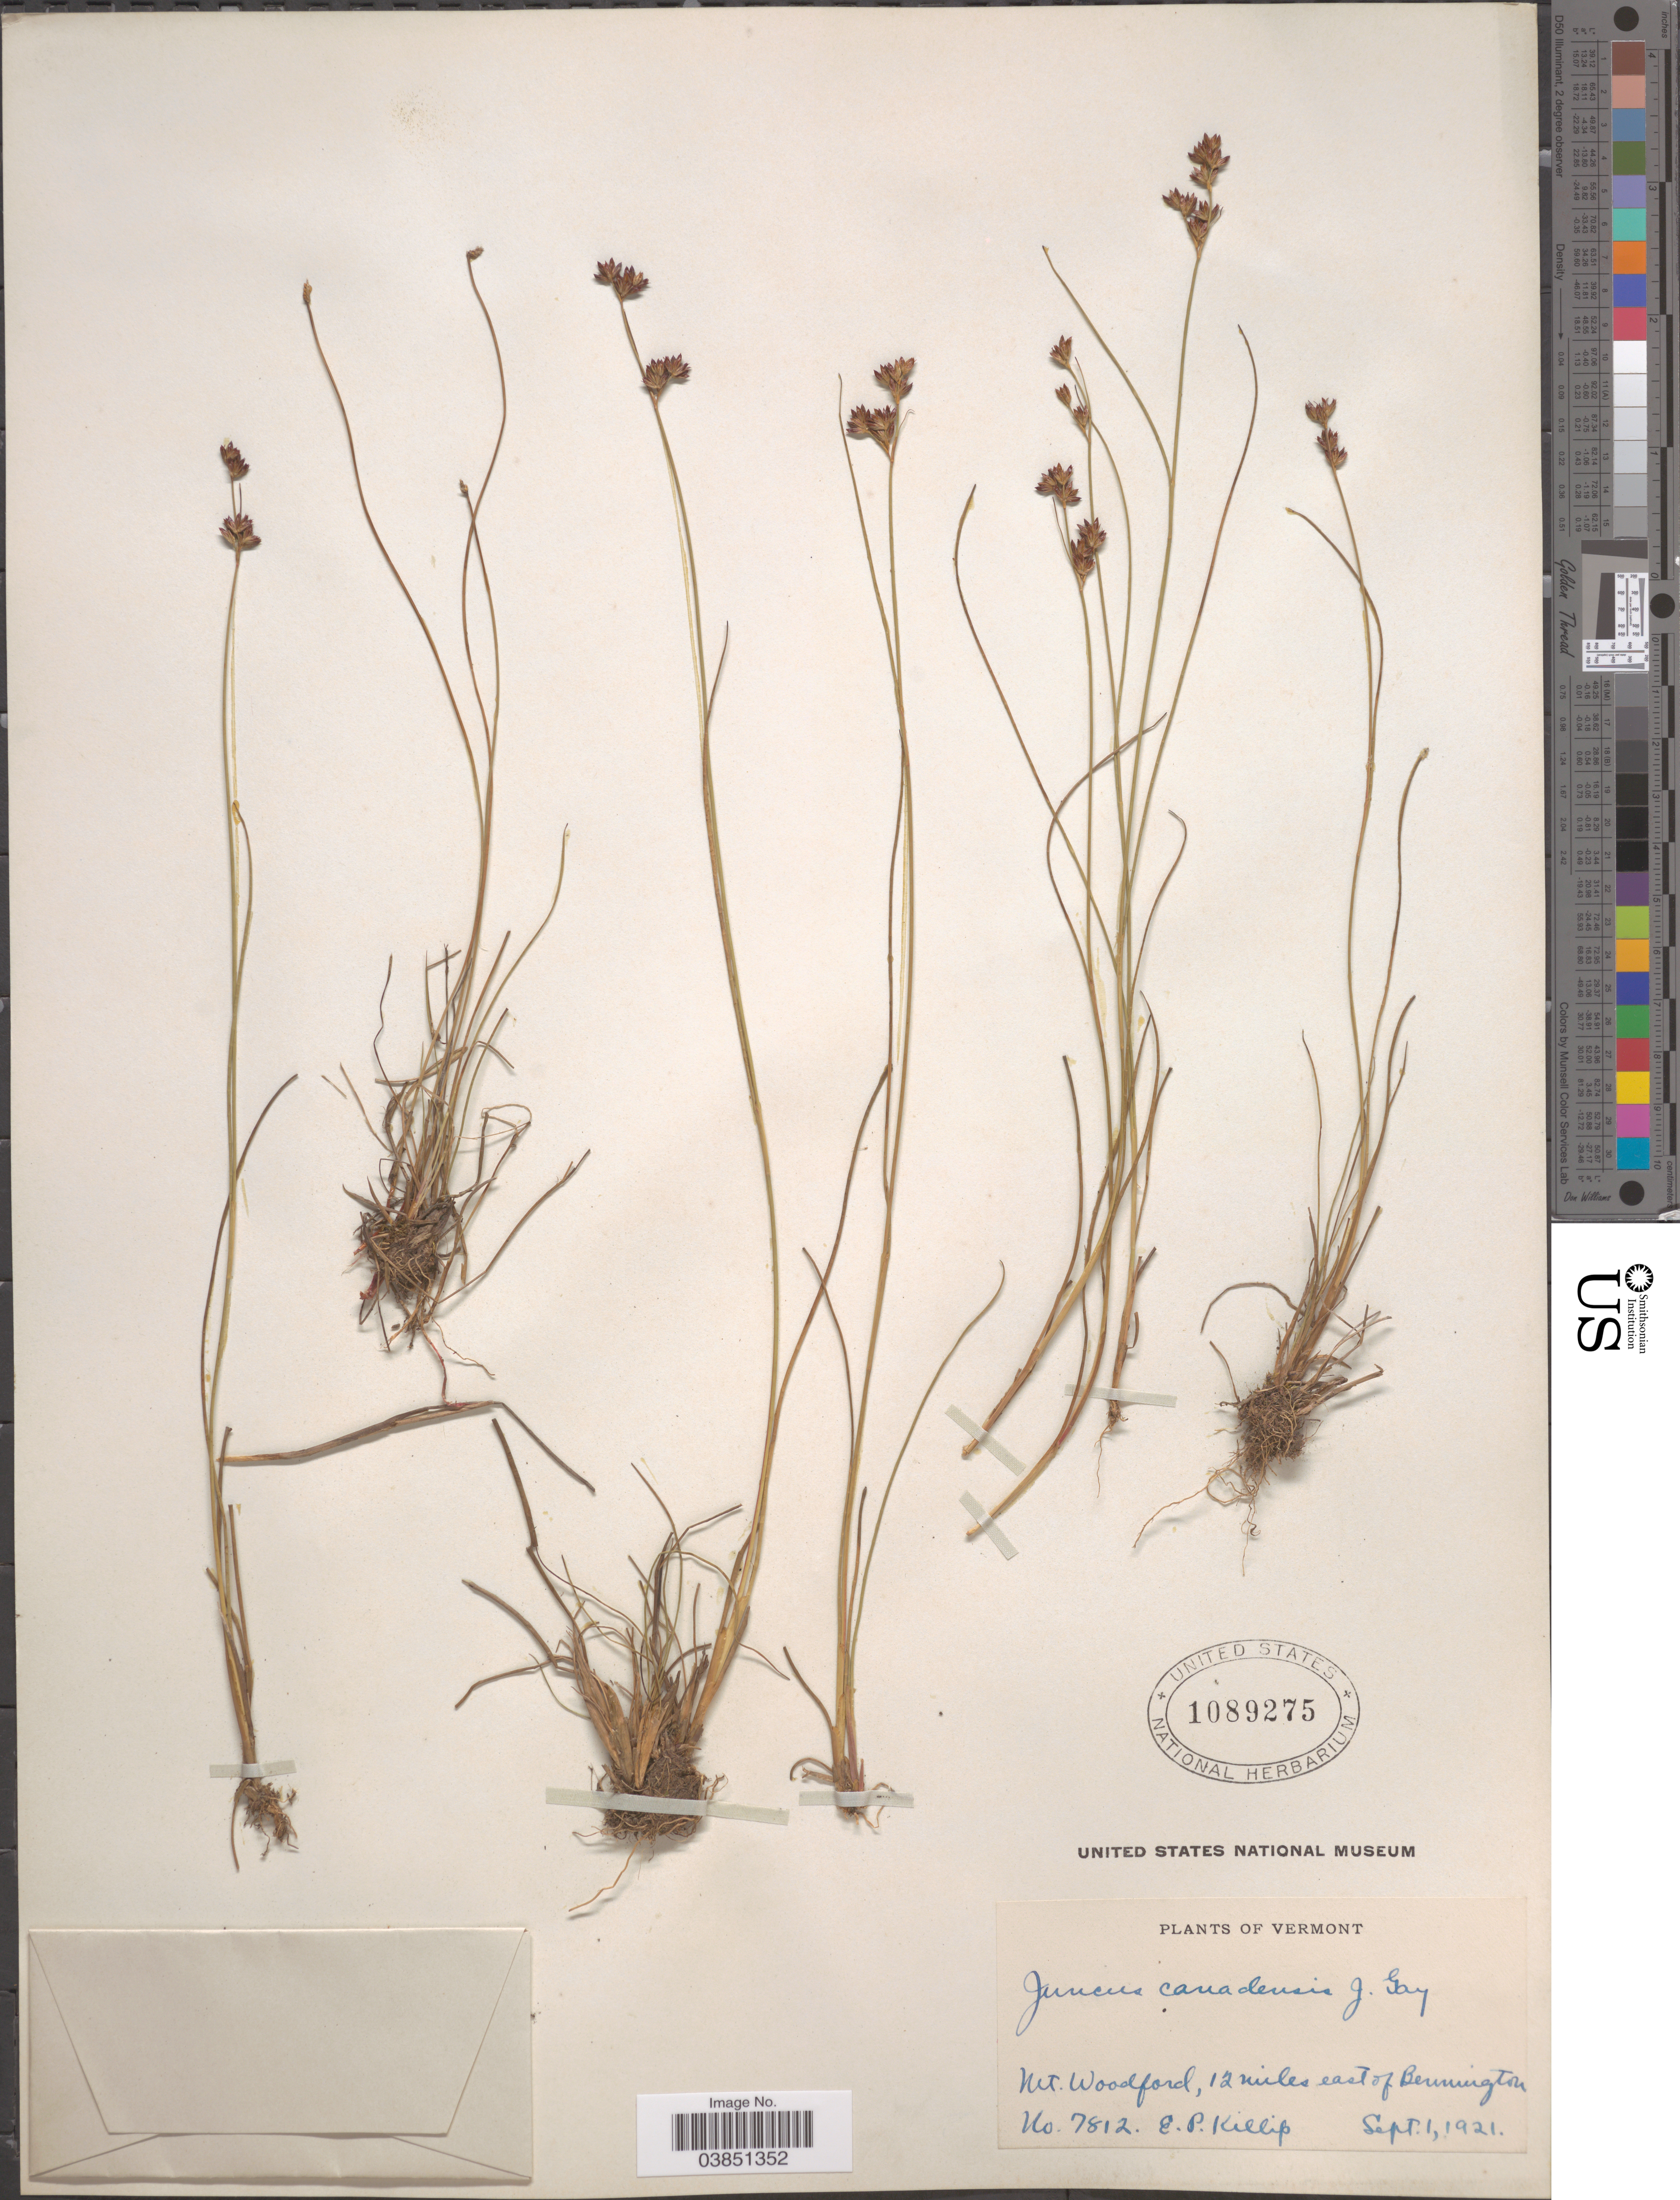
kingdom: Plantae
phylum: Tracheophyta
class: Liliopsida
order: Poales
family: Juncaceae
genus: Juncus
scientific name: Juncus canadensis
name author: J. Gay ex Laharpe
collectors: E. P. Killip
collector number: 7812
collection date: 1921-09-01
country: United States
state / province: Vermont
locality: Mt. Woodford, 12 miles east of Bermington.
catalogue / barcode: US 1089275